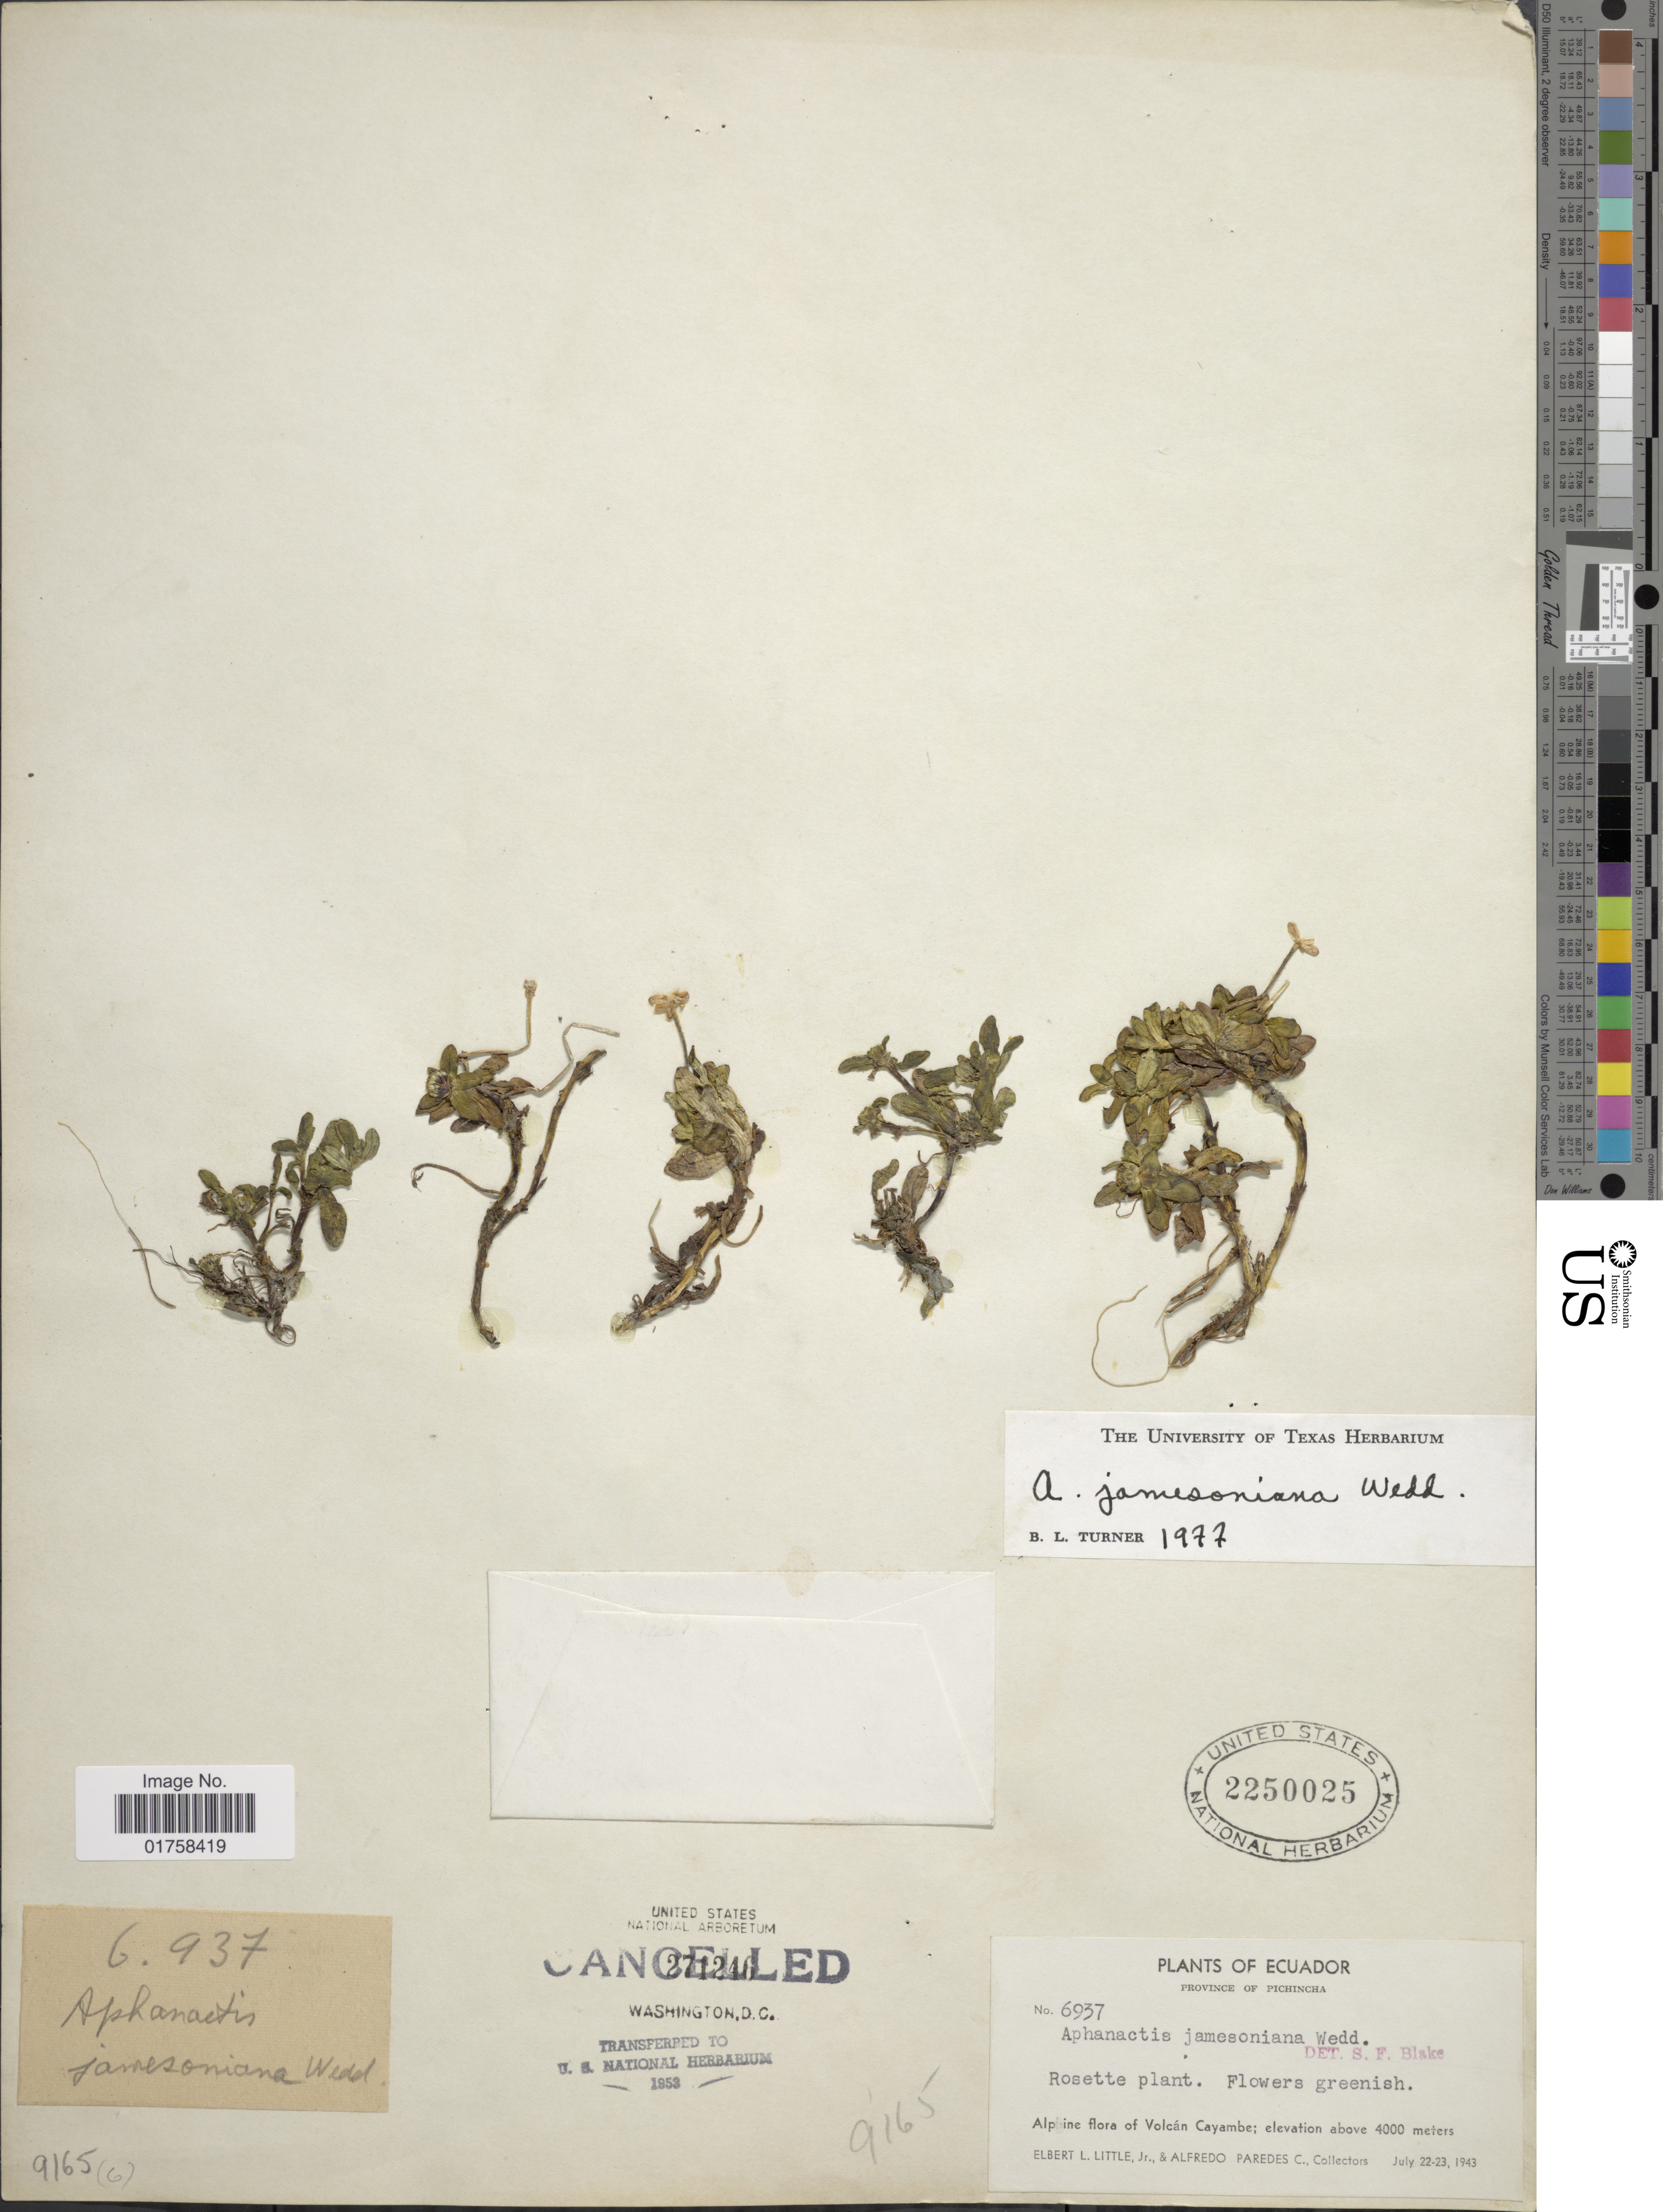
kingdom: Plantae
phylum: Tracheophyta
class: Magnoliopsida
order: Asterales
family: Asteraceae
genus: Aphanactis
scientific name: Aphanactis jamesoniana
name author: Wedd.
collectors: E. L. Little & A. Paredes C.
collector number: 6937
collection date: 1943-07-22/1943-07-23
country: Ecuador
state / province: Pichincha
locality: Ecuador. Province of Pichincha. Alpine flora of Volcano Cayambe;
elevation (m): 4000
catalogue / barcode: US 2250025